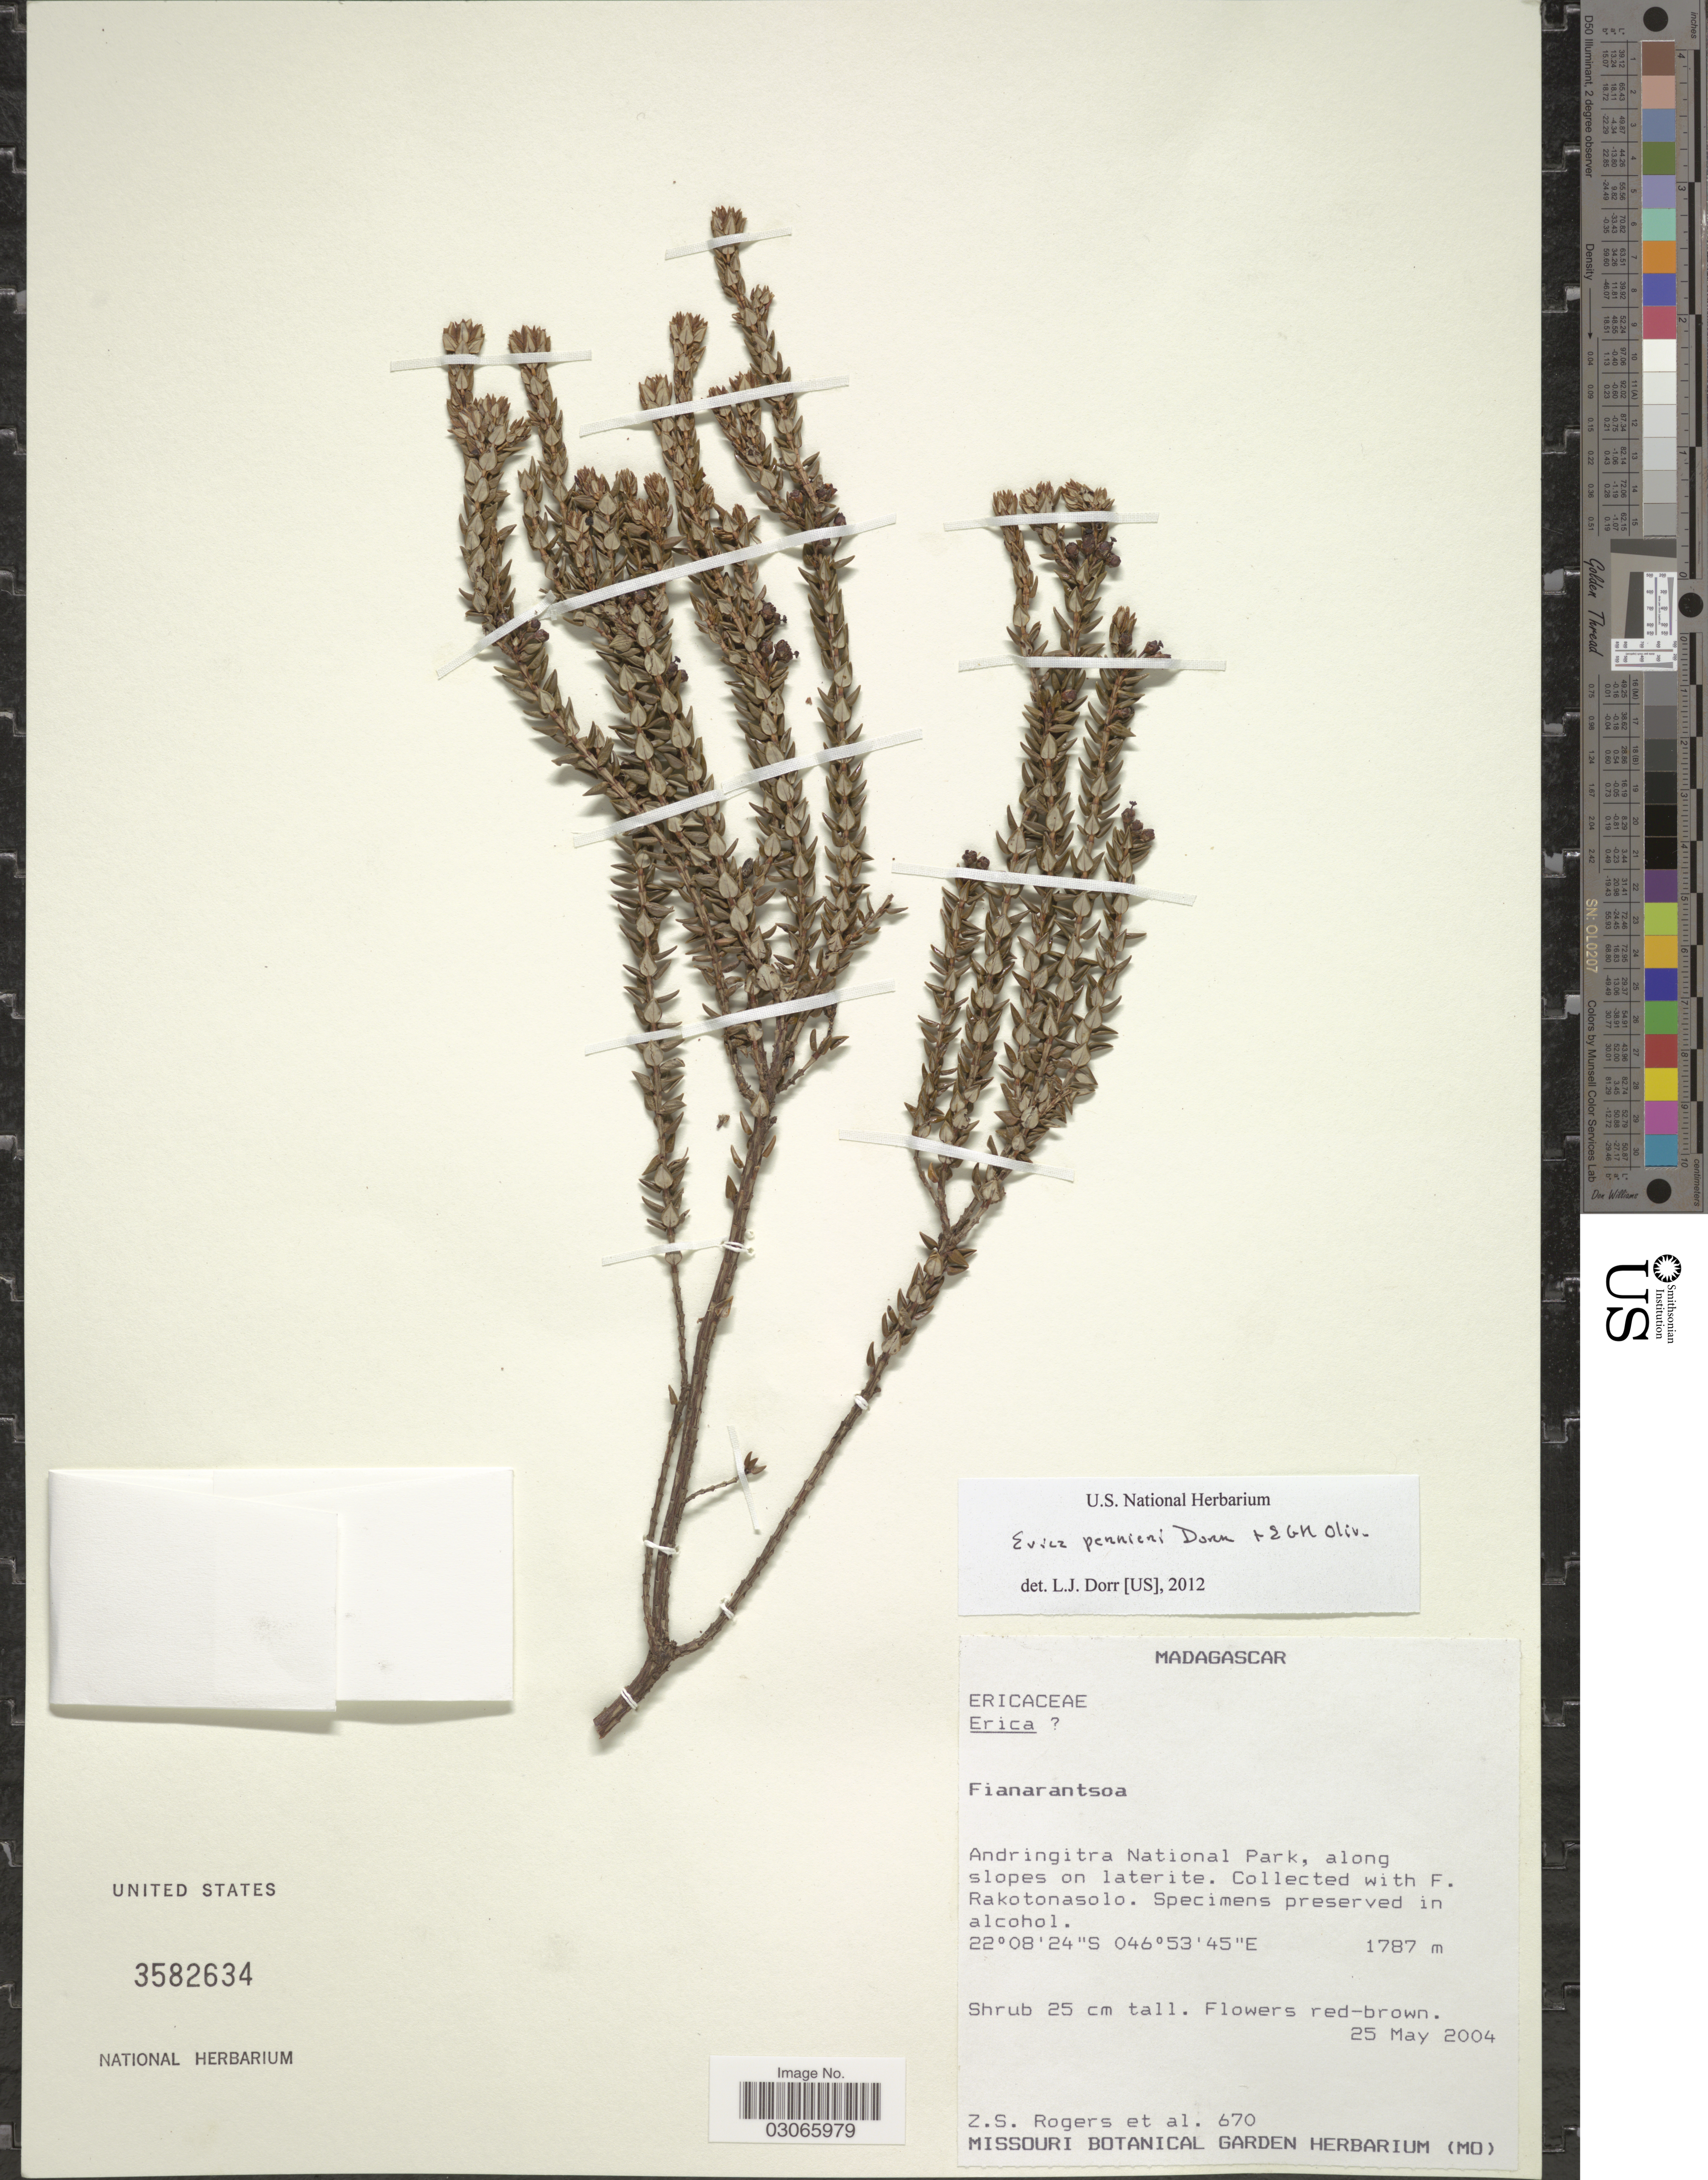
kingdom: Plantae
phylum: Tracheophyta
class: Magnoliopsida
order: Ericales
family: Ericaceae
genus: Erica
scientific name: Erica perrieri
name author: Dorr & E.G.H. Oliv.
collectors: Z. S. Rogers & F. Rakotonasolo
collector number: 670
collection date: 2004-05-25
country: Madagascar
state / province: Haute Matsiatra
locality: Andringitra National Park, along slopes on laterite.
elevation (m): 1787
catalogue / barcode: US 3582634